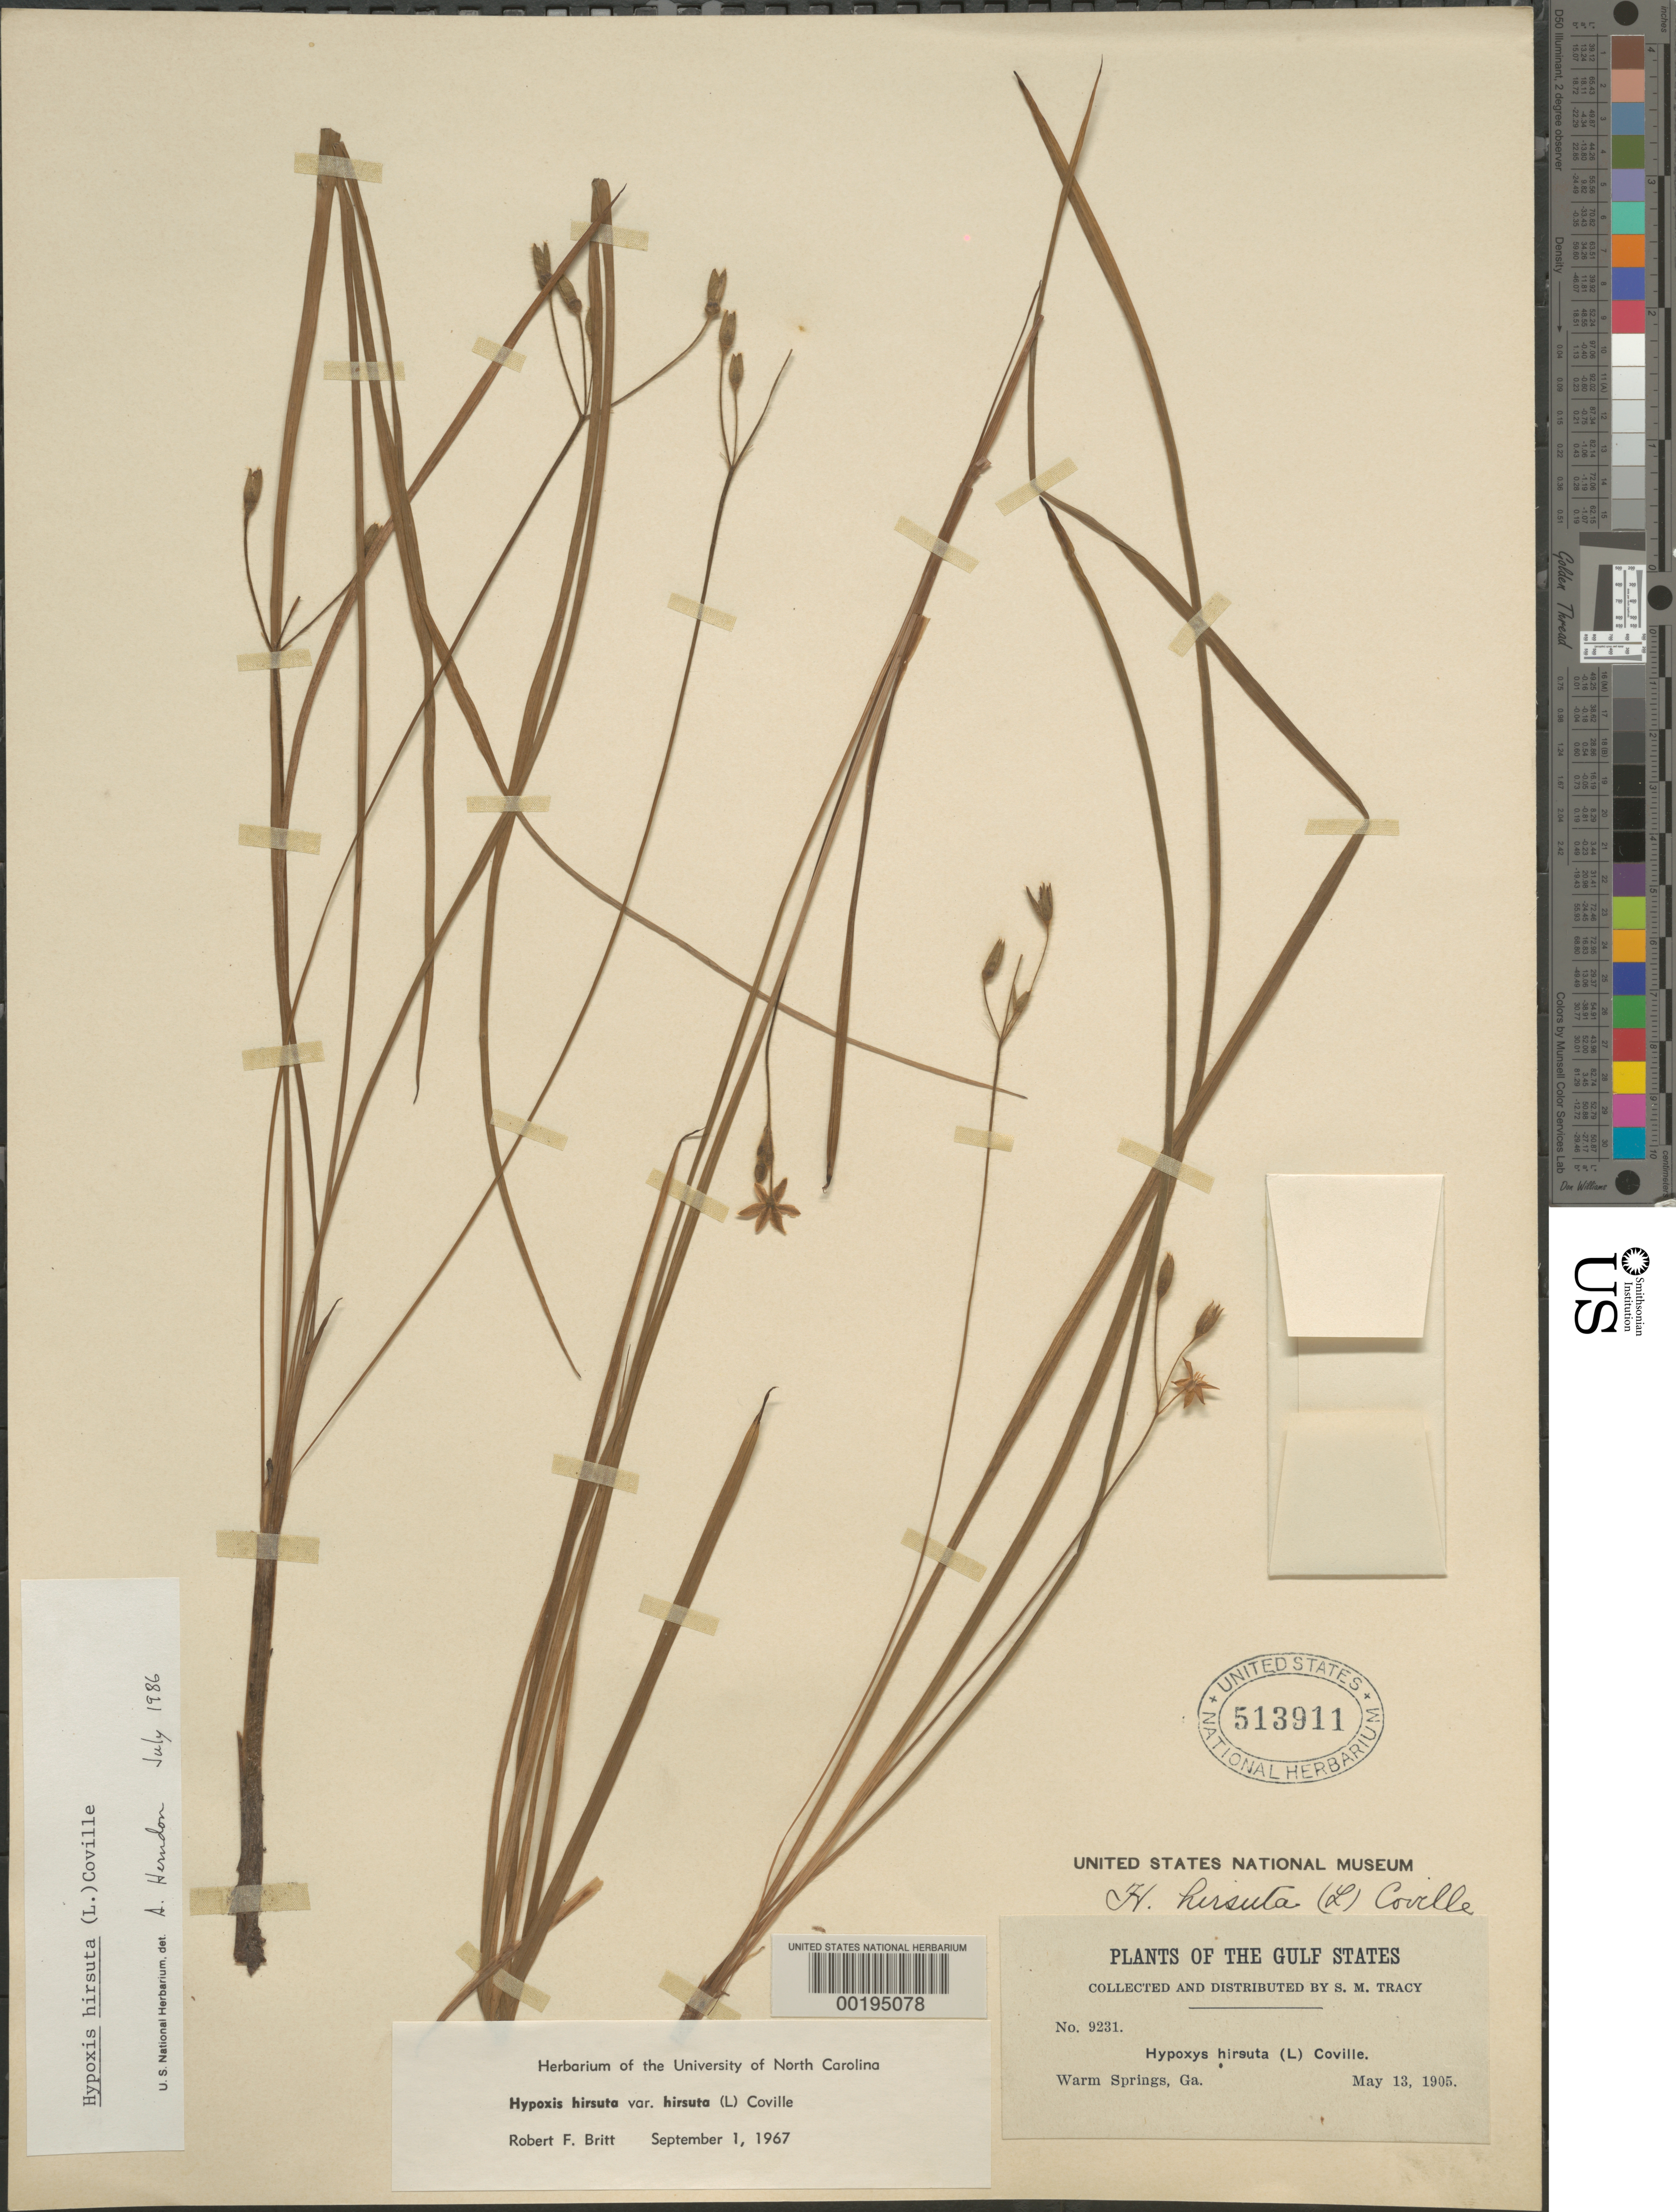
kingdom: Plantae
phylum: Tracheophyta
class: Liliopsida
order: Asparagales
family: Hypoxidaceae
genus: Hypoxis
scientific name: Hypoxis hirsuta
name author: (L.) Coville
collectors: S. M. Tracy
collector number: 9231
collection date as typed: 13 May 1905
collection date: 1905-05-13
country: United States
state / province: Georgia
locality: Warm springs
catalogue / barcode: US 513911